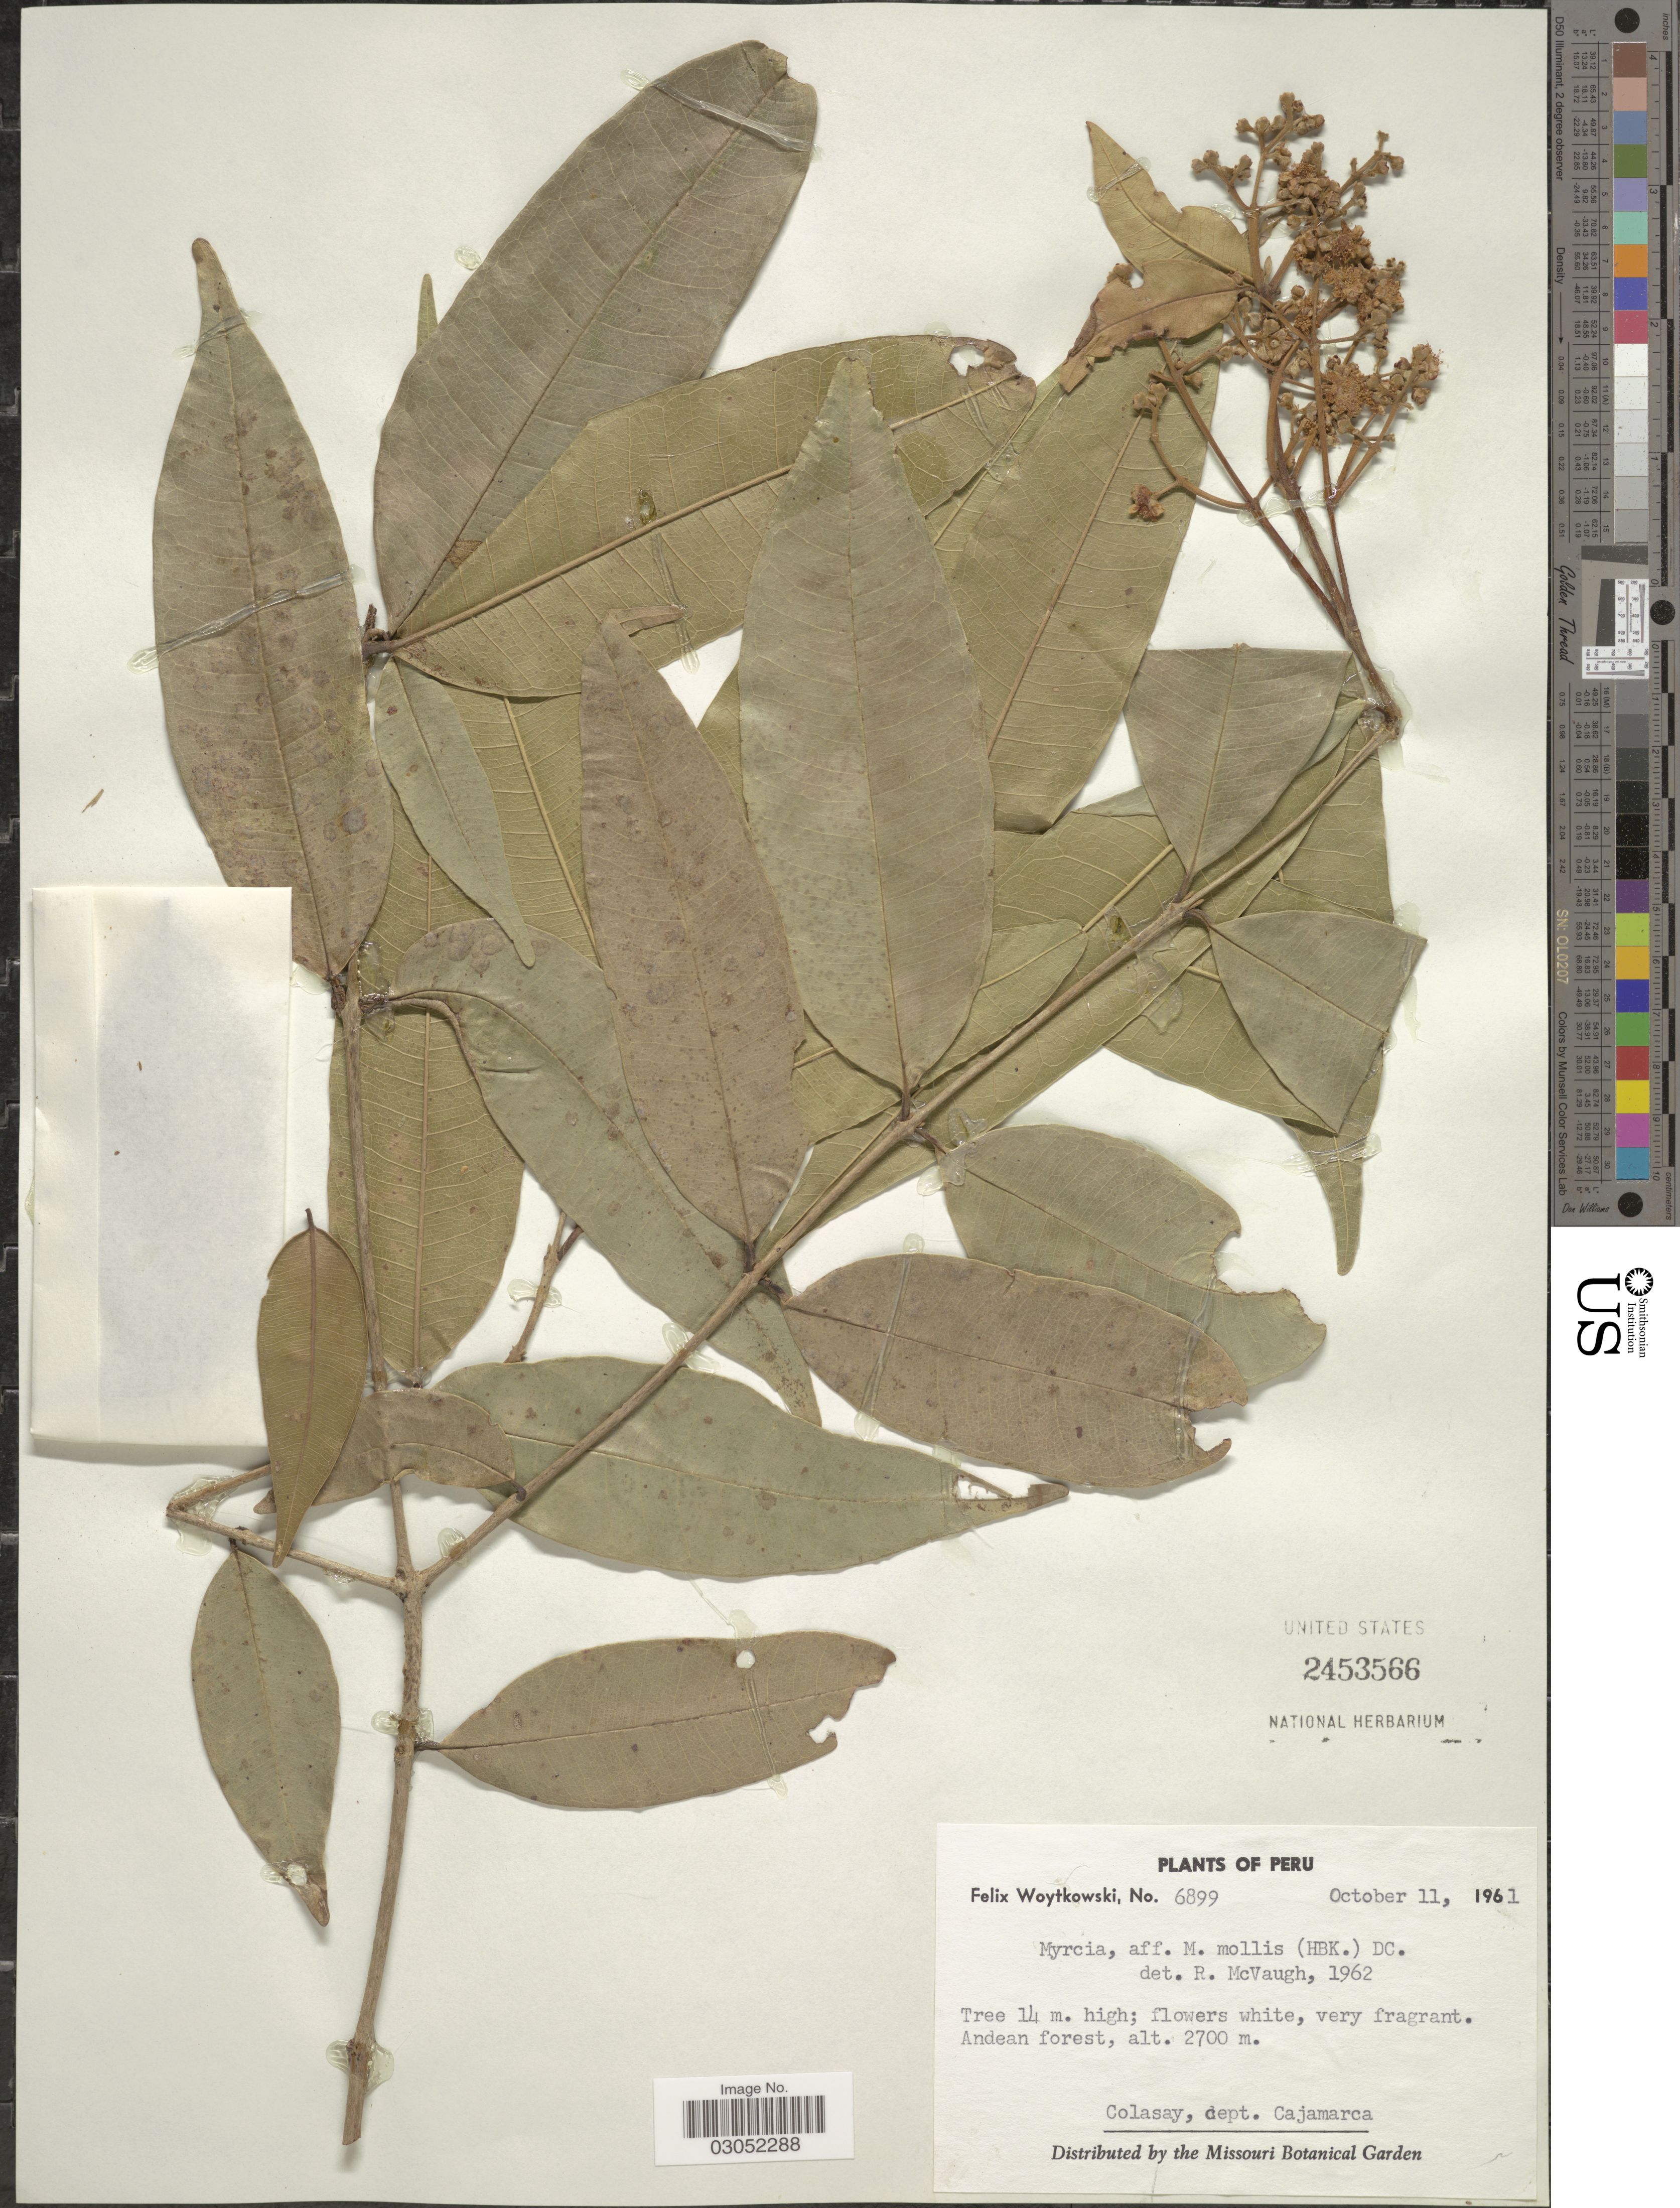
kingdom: Plantae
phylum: Tracheophyta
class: Magnoliopsida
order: Myrtales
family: Myrtaceae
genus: Myrcia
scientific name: Myrcia mollis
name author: (Kunth) DC.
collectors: F. Woytkowski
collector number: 6899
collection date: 1961-10-11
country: Peru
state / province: Cajamarca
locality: Andean forest. Colasay, dept. Cajamarca.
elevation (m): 2700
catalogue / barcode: US 2453566